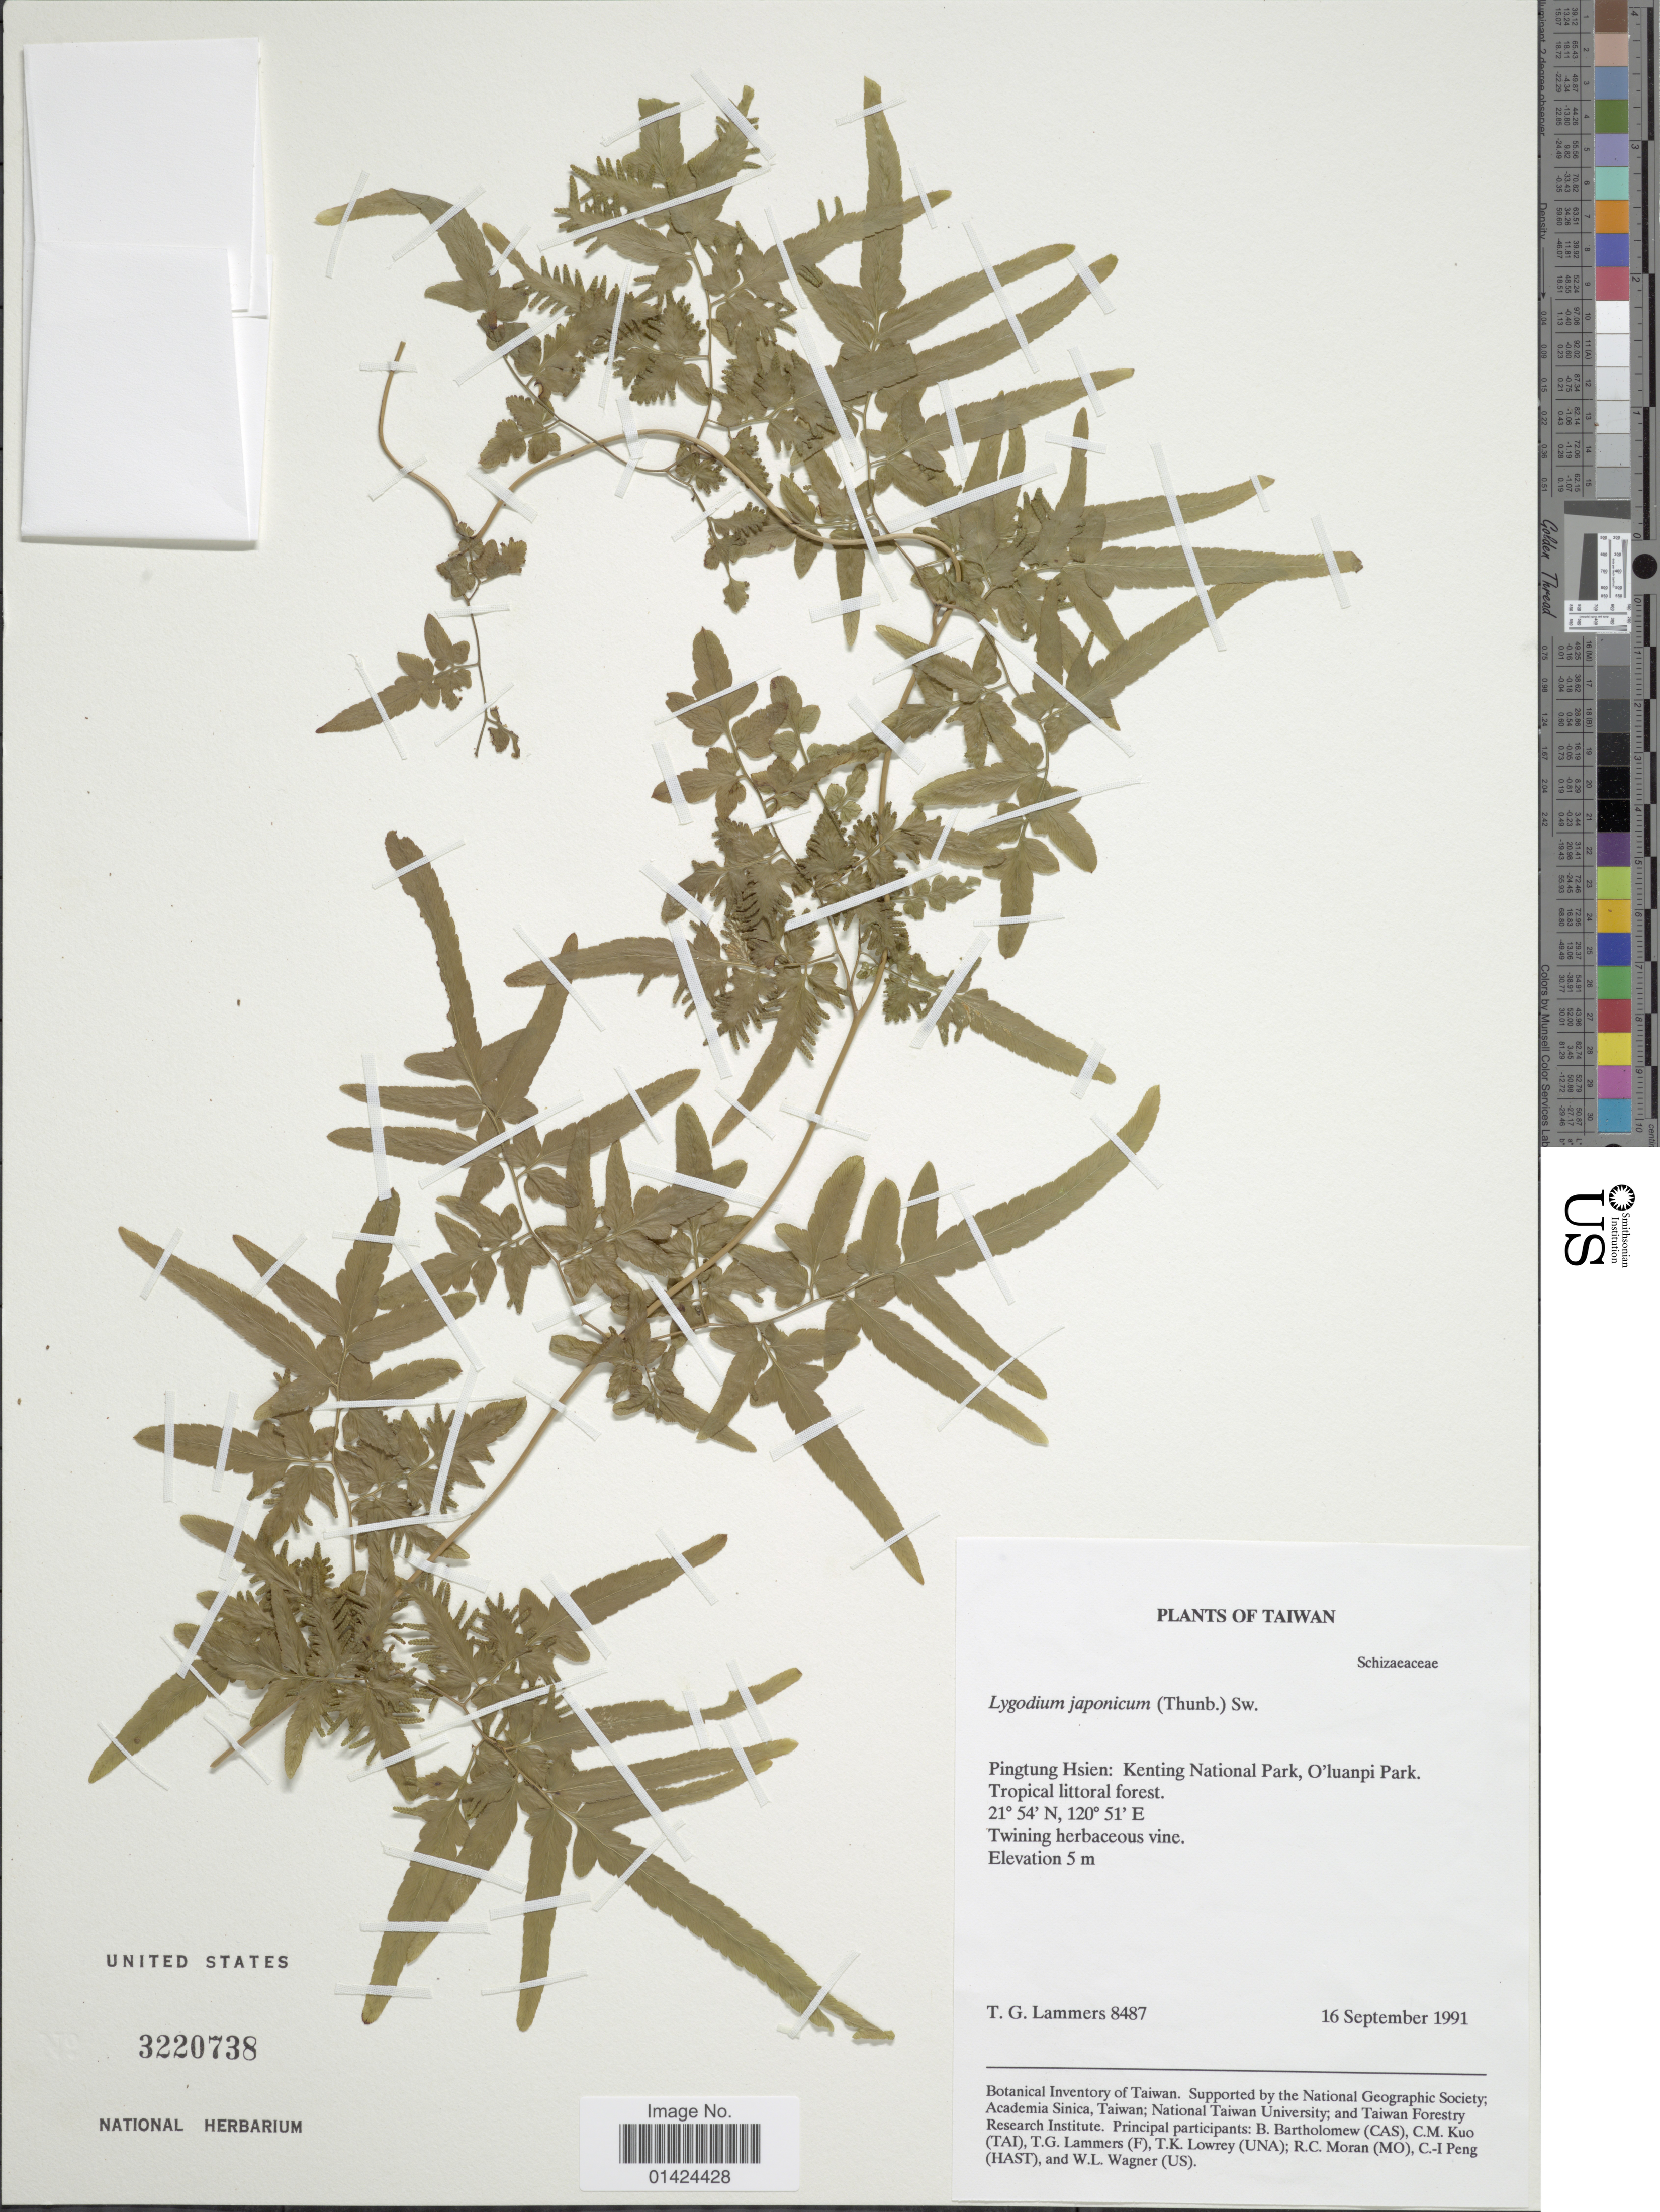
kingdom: Plantae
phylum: Tracheophyta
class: Polypodiopsida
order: Schizaeales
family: Lygodiaceae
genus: Lygodium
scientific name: Lygodium japonicum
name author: (Thunb.) Sw.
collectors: T. Lammers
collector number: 8487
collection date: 1991-09-12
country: Taiwan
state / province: Pingtung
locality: Pingtung Hsien: Kenting National Park, O'luanpi Park. Tropical littoral forest.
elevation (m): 5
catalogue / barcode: US 3220738